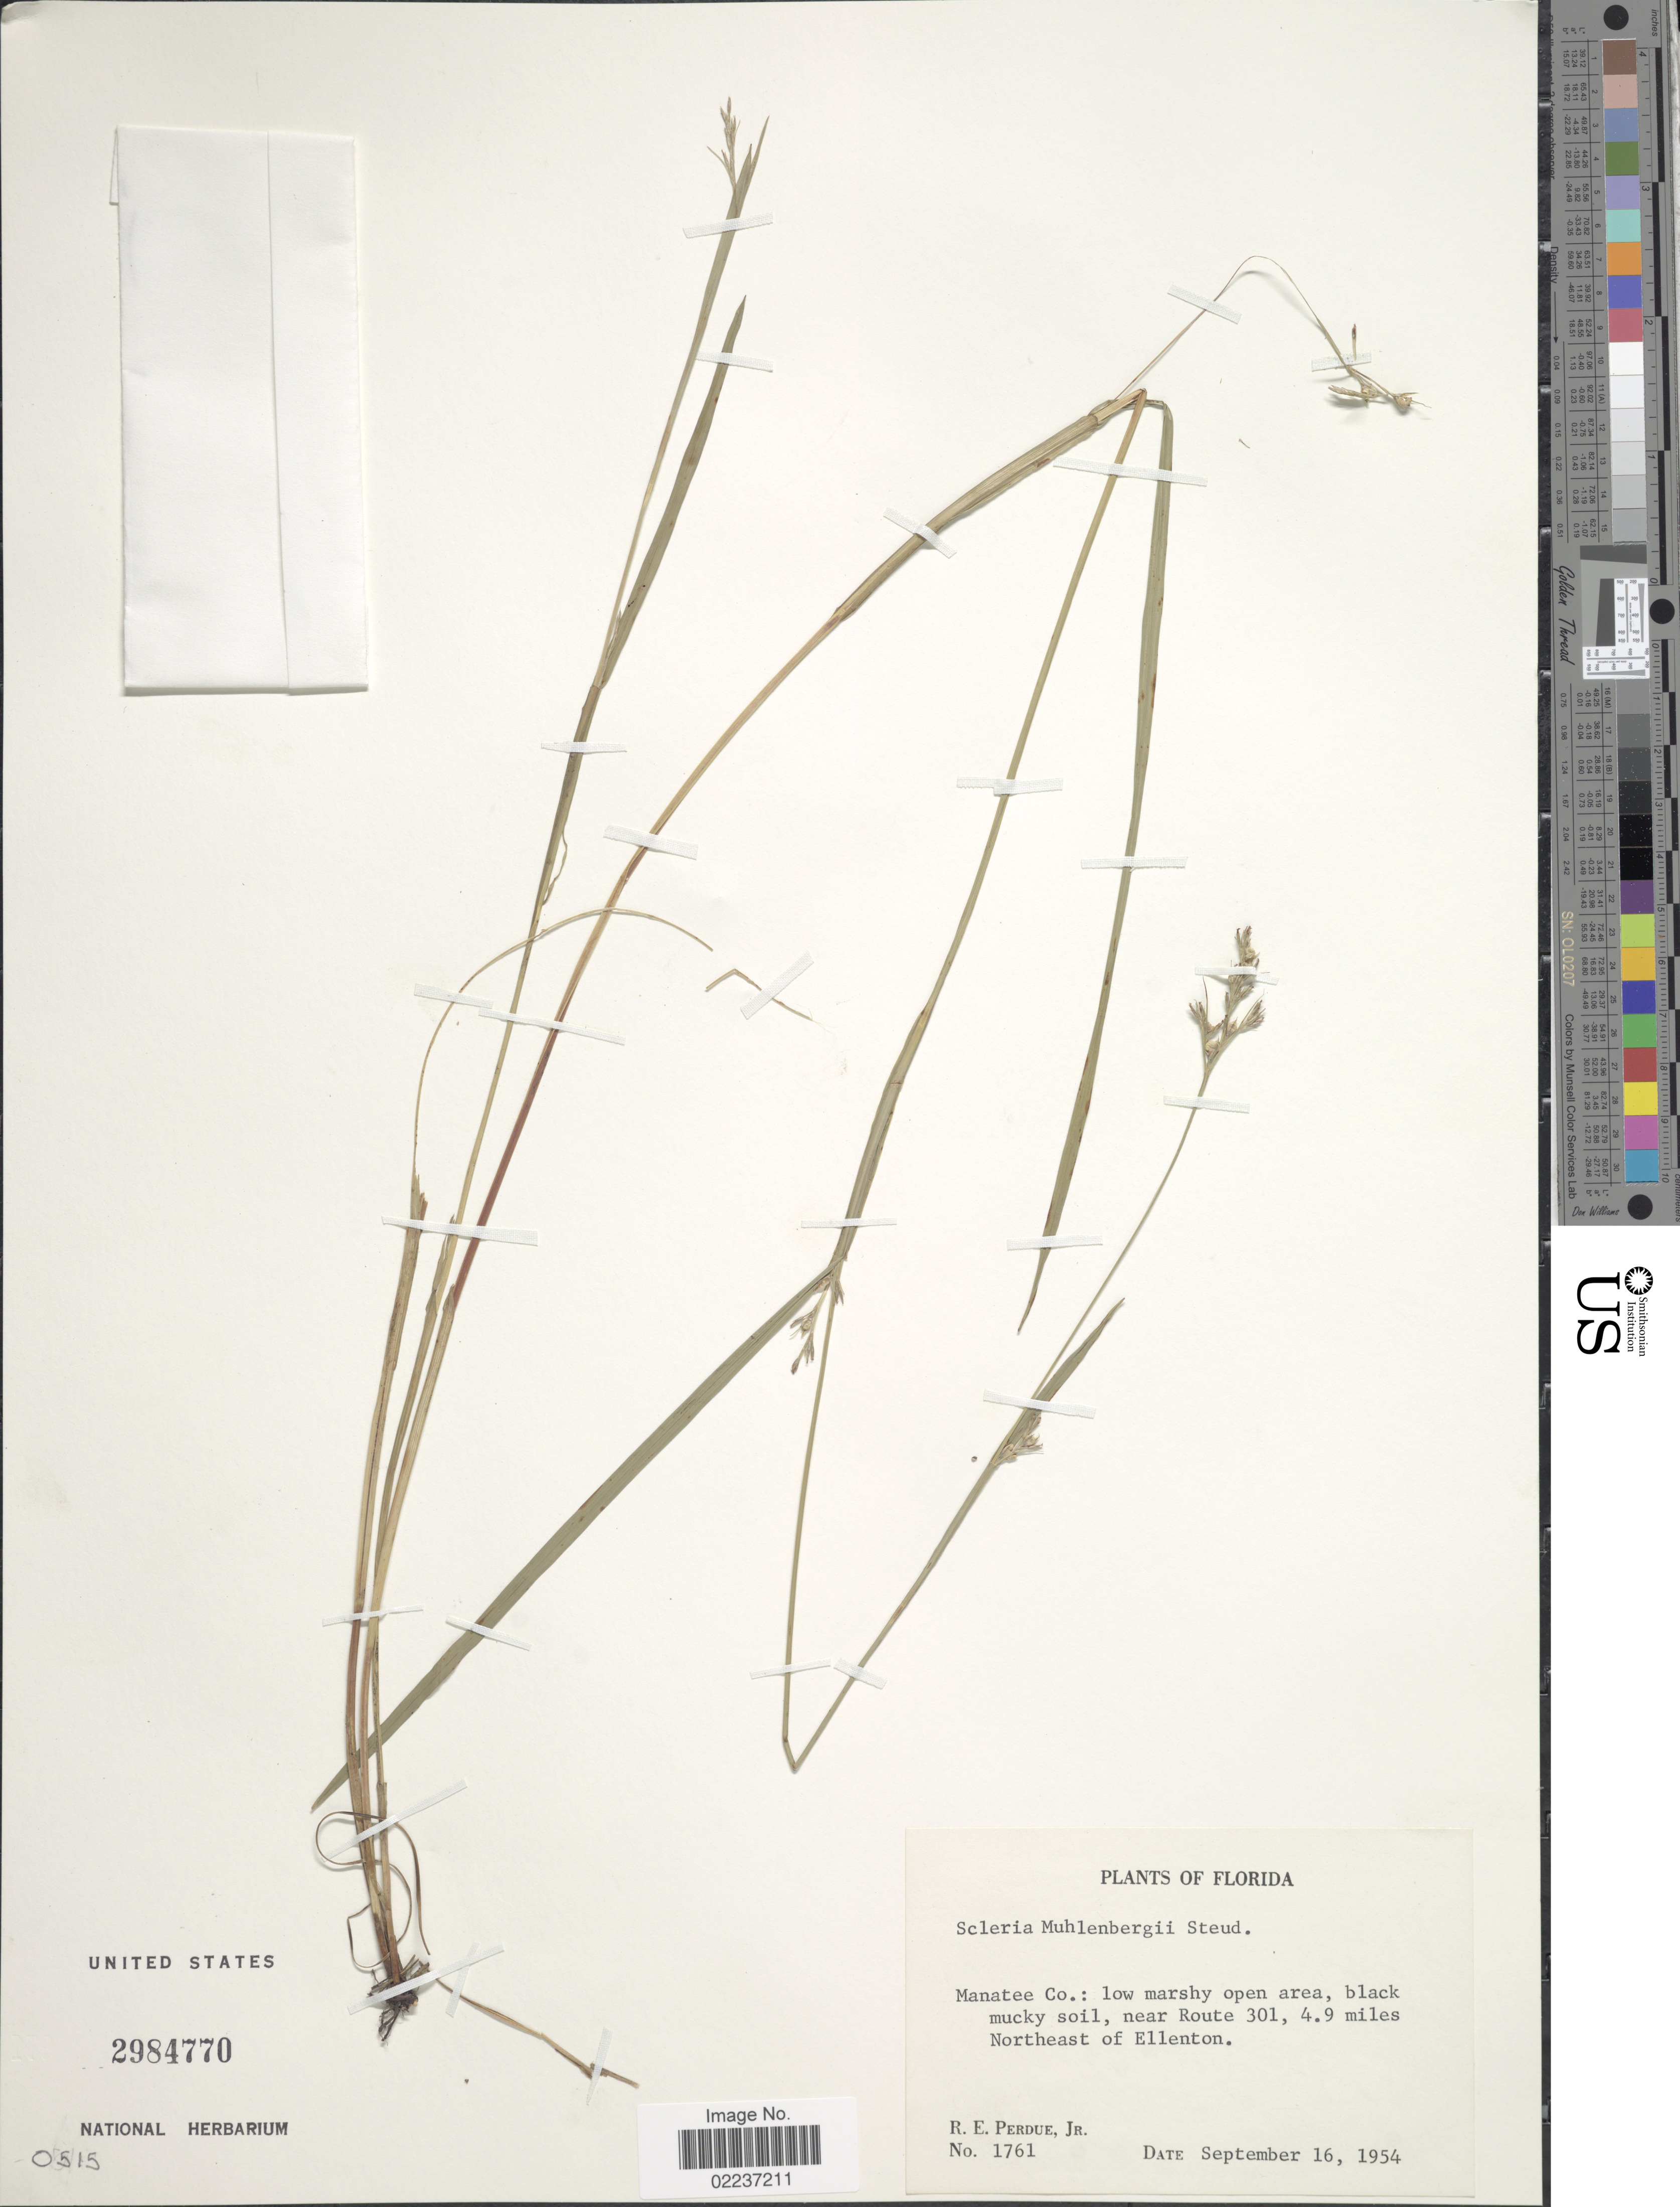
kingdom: Plantae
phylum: Tracheophyta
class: Liliopsida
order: Poales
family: Cyperaceae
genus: Scleria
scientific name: Scleria muehlenbergii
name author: Steud.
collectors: R. E. Perdue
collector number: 1761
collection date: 1954-09-16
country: United States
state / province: Florida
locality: Manatee Co.: near Route 301, 4.9 miles Northeast of Ellenton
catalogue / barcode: US 2984770